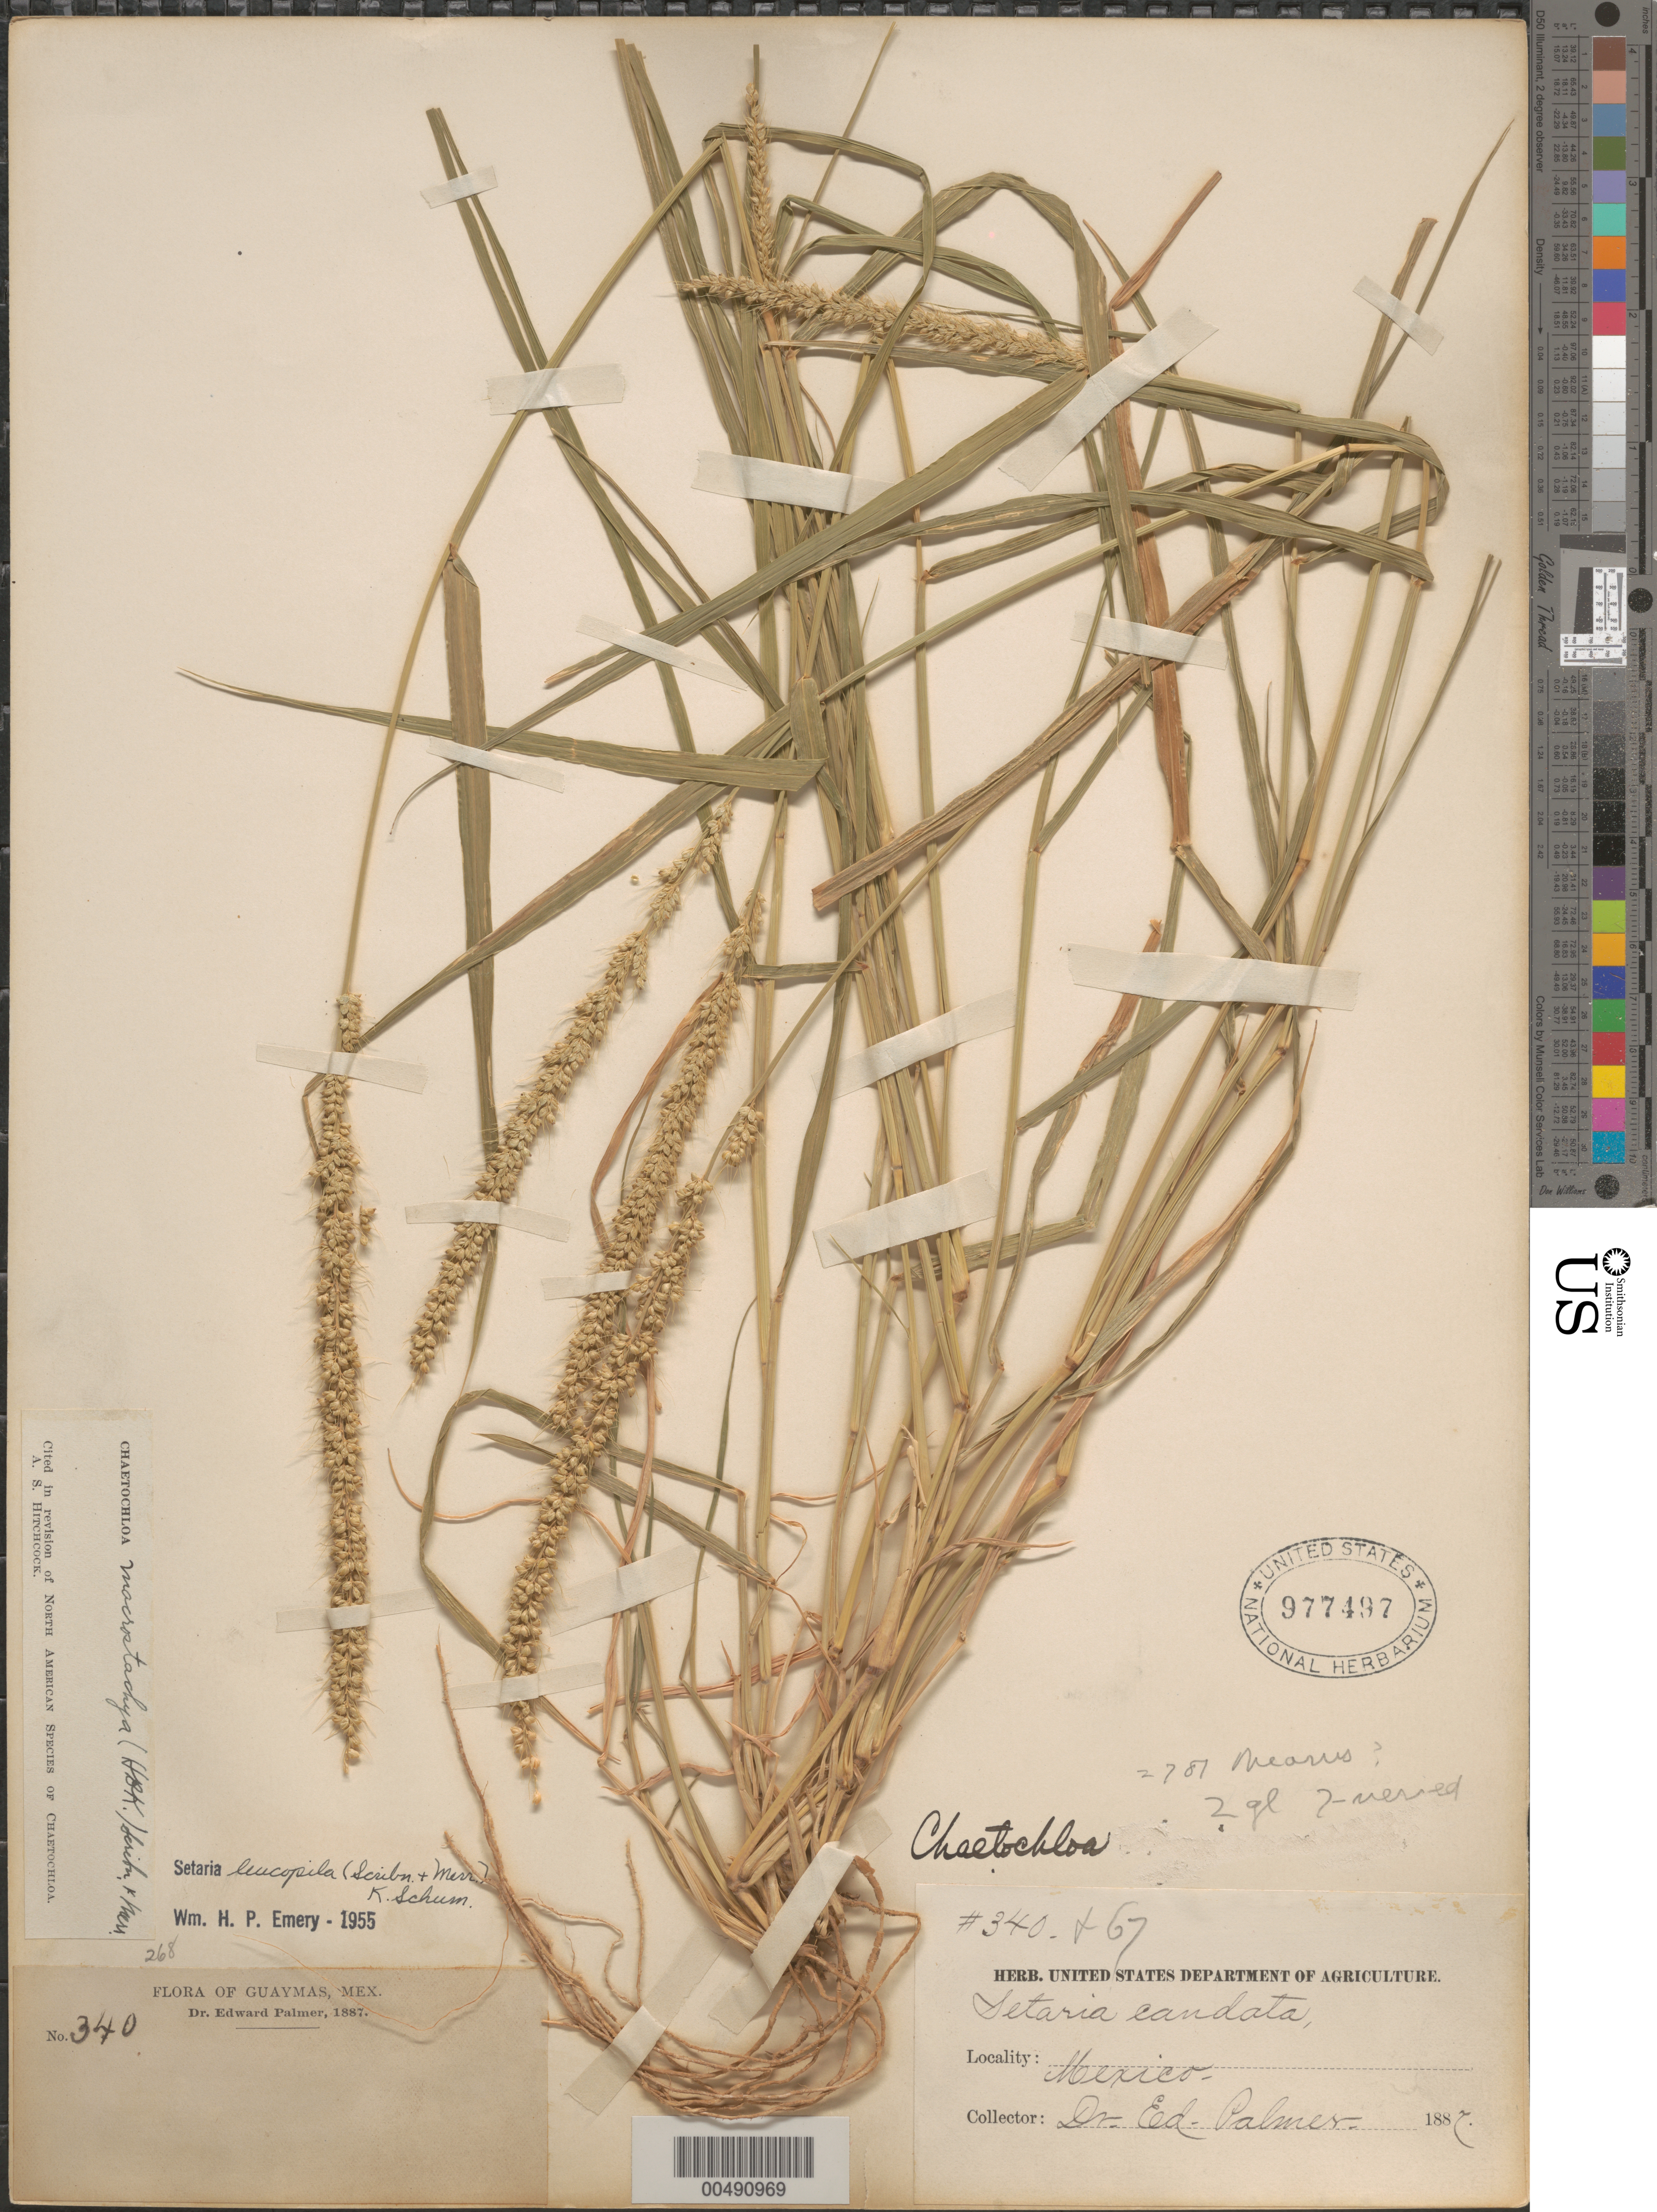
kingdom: Plantae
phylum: Tracheophyta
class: Liliopsida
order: Poales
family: Poaceae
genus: Setaria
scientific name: Setaria leucopila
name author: (Scribn. & Merr.) K. Schum.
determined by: Emery, W. H. P.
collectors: E. Palmer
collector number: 340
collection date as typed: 1887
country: Mexico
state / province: Sonora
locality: Guaymas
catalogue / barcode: US 977497